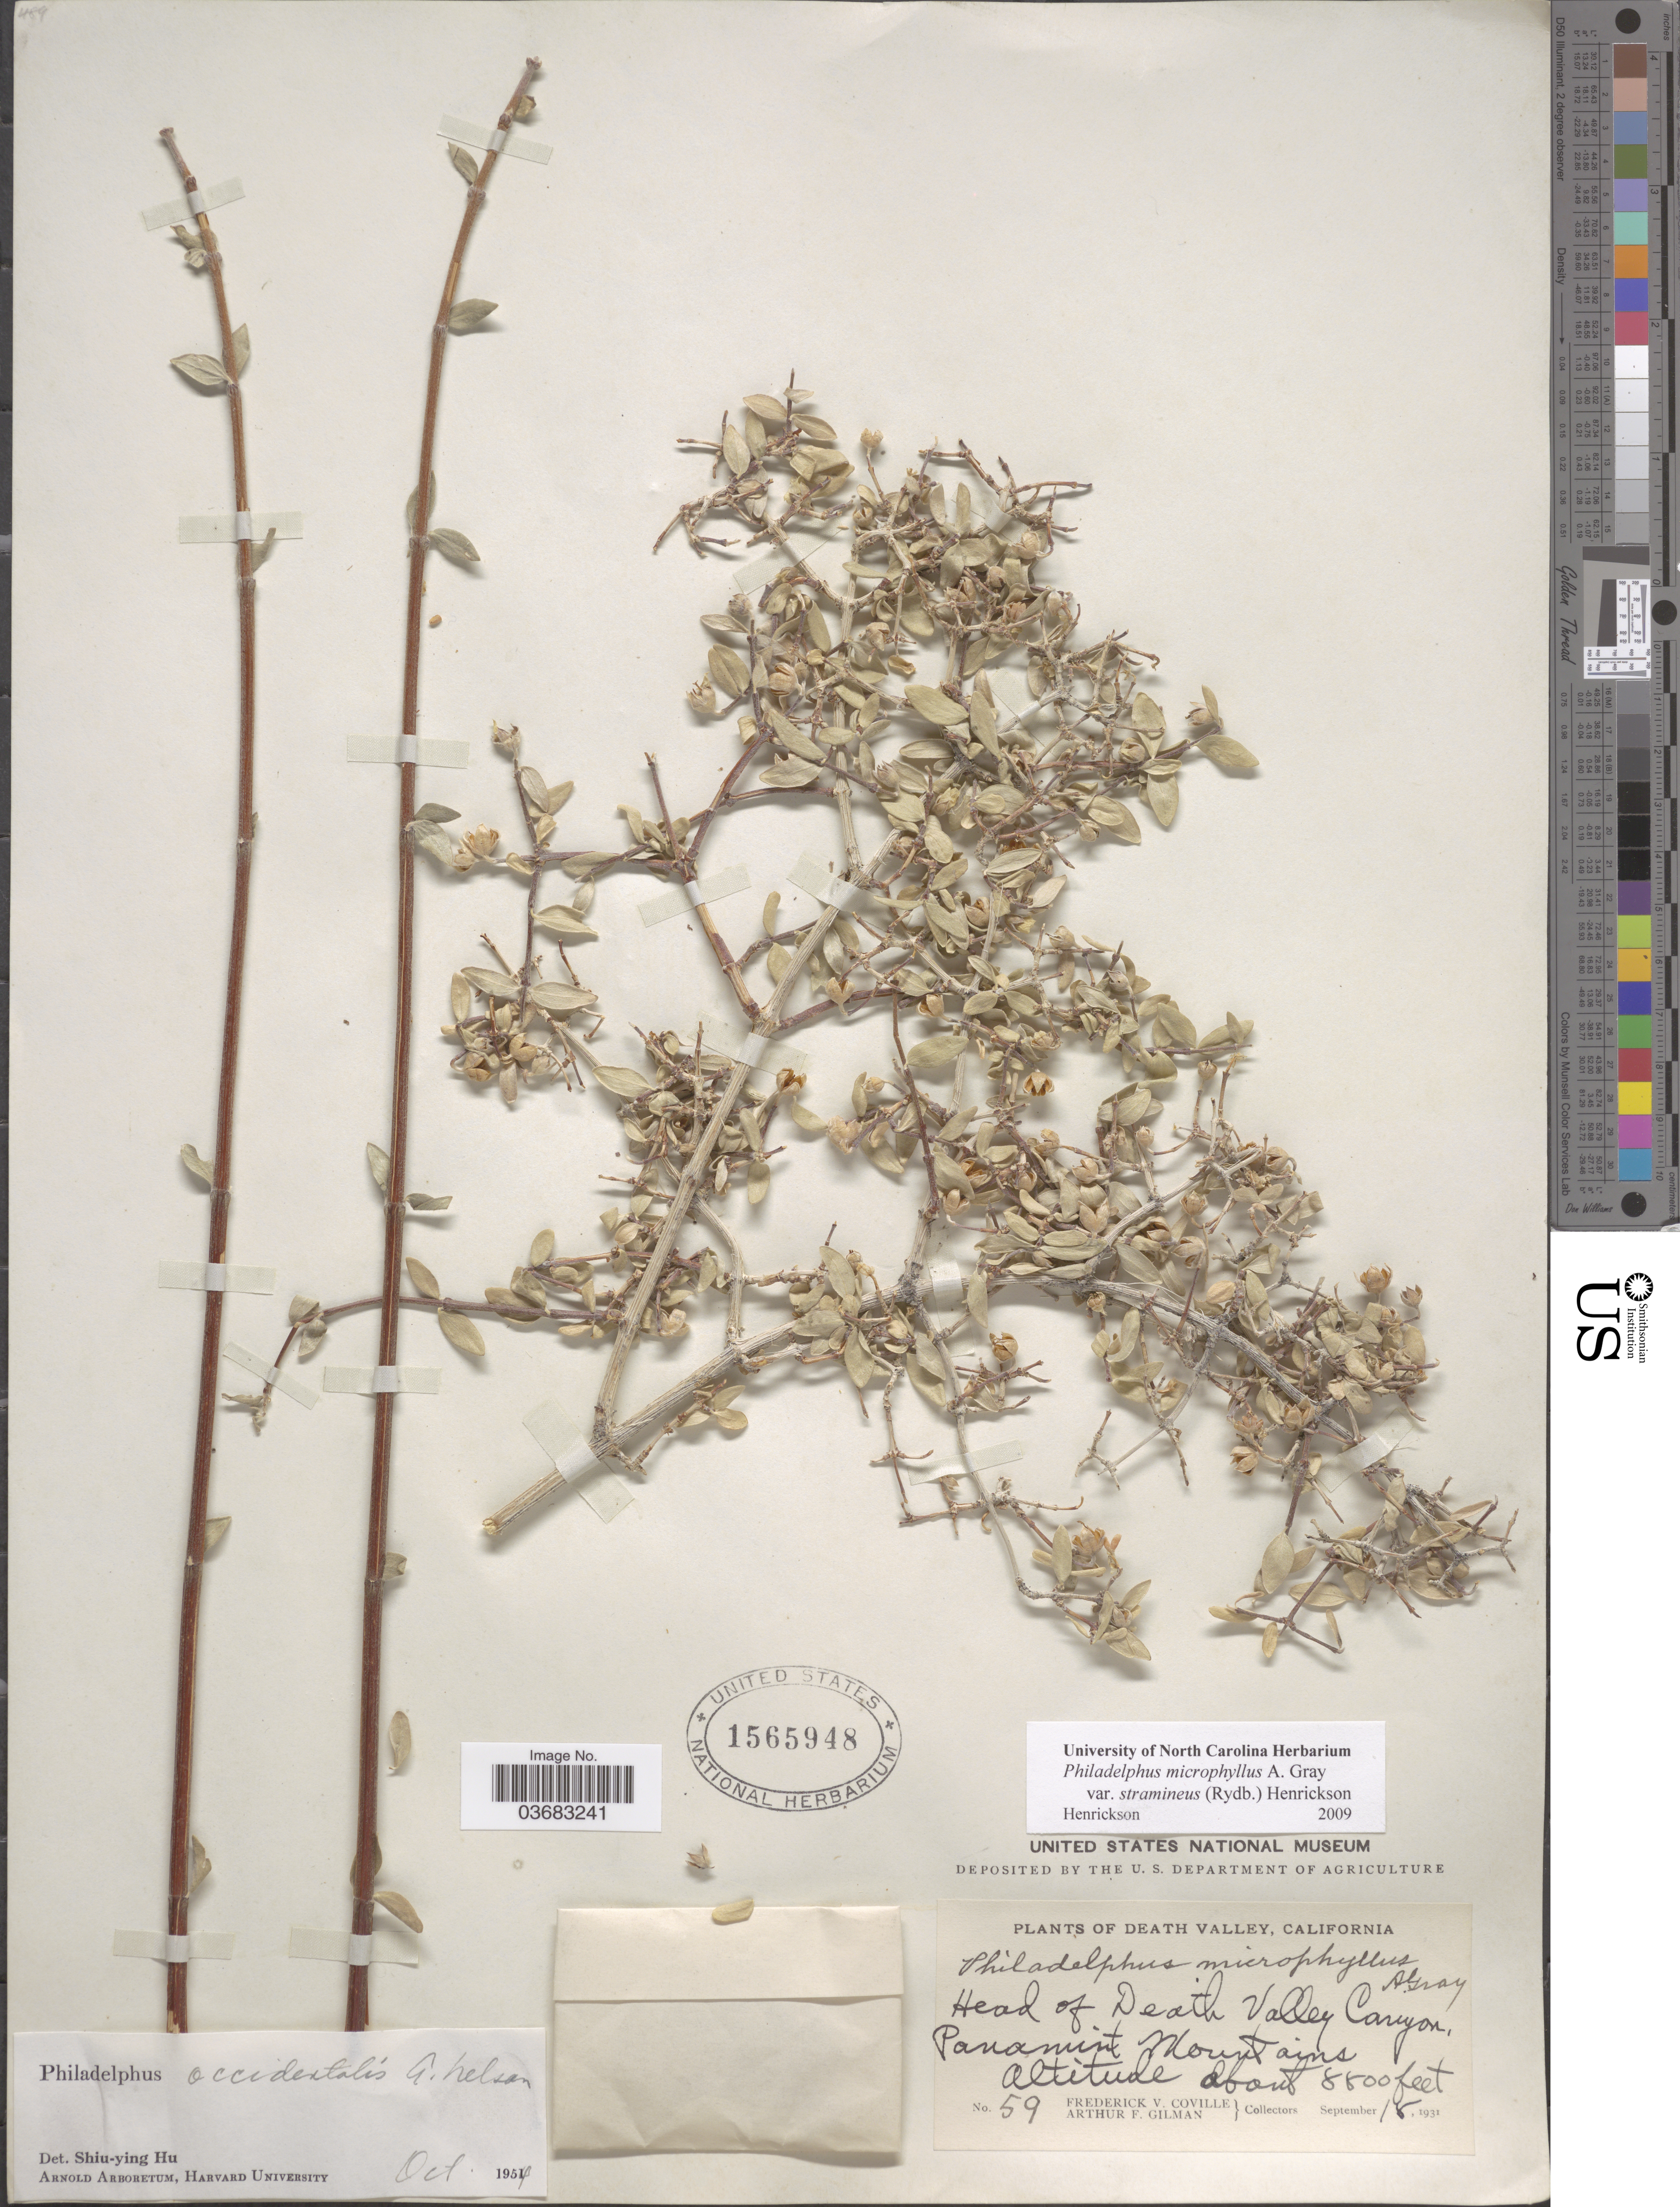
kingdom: Plantae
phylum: Tracheophyta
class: Magnoliopsida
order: Cornales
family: Hydrangeaceae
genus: Philadelphus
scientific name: Philadelphus microphyllus var. stramineus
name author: (Rydb.) Henrickson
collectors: F. V. Coville & A. Gilman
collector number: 59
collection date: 1931-09-18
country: United States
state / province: California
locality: Death Valley. Head of Death Valley Canyon, Panamint Mountains.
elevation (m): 2682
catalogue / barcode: US 1565948